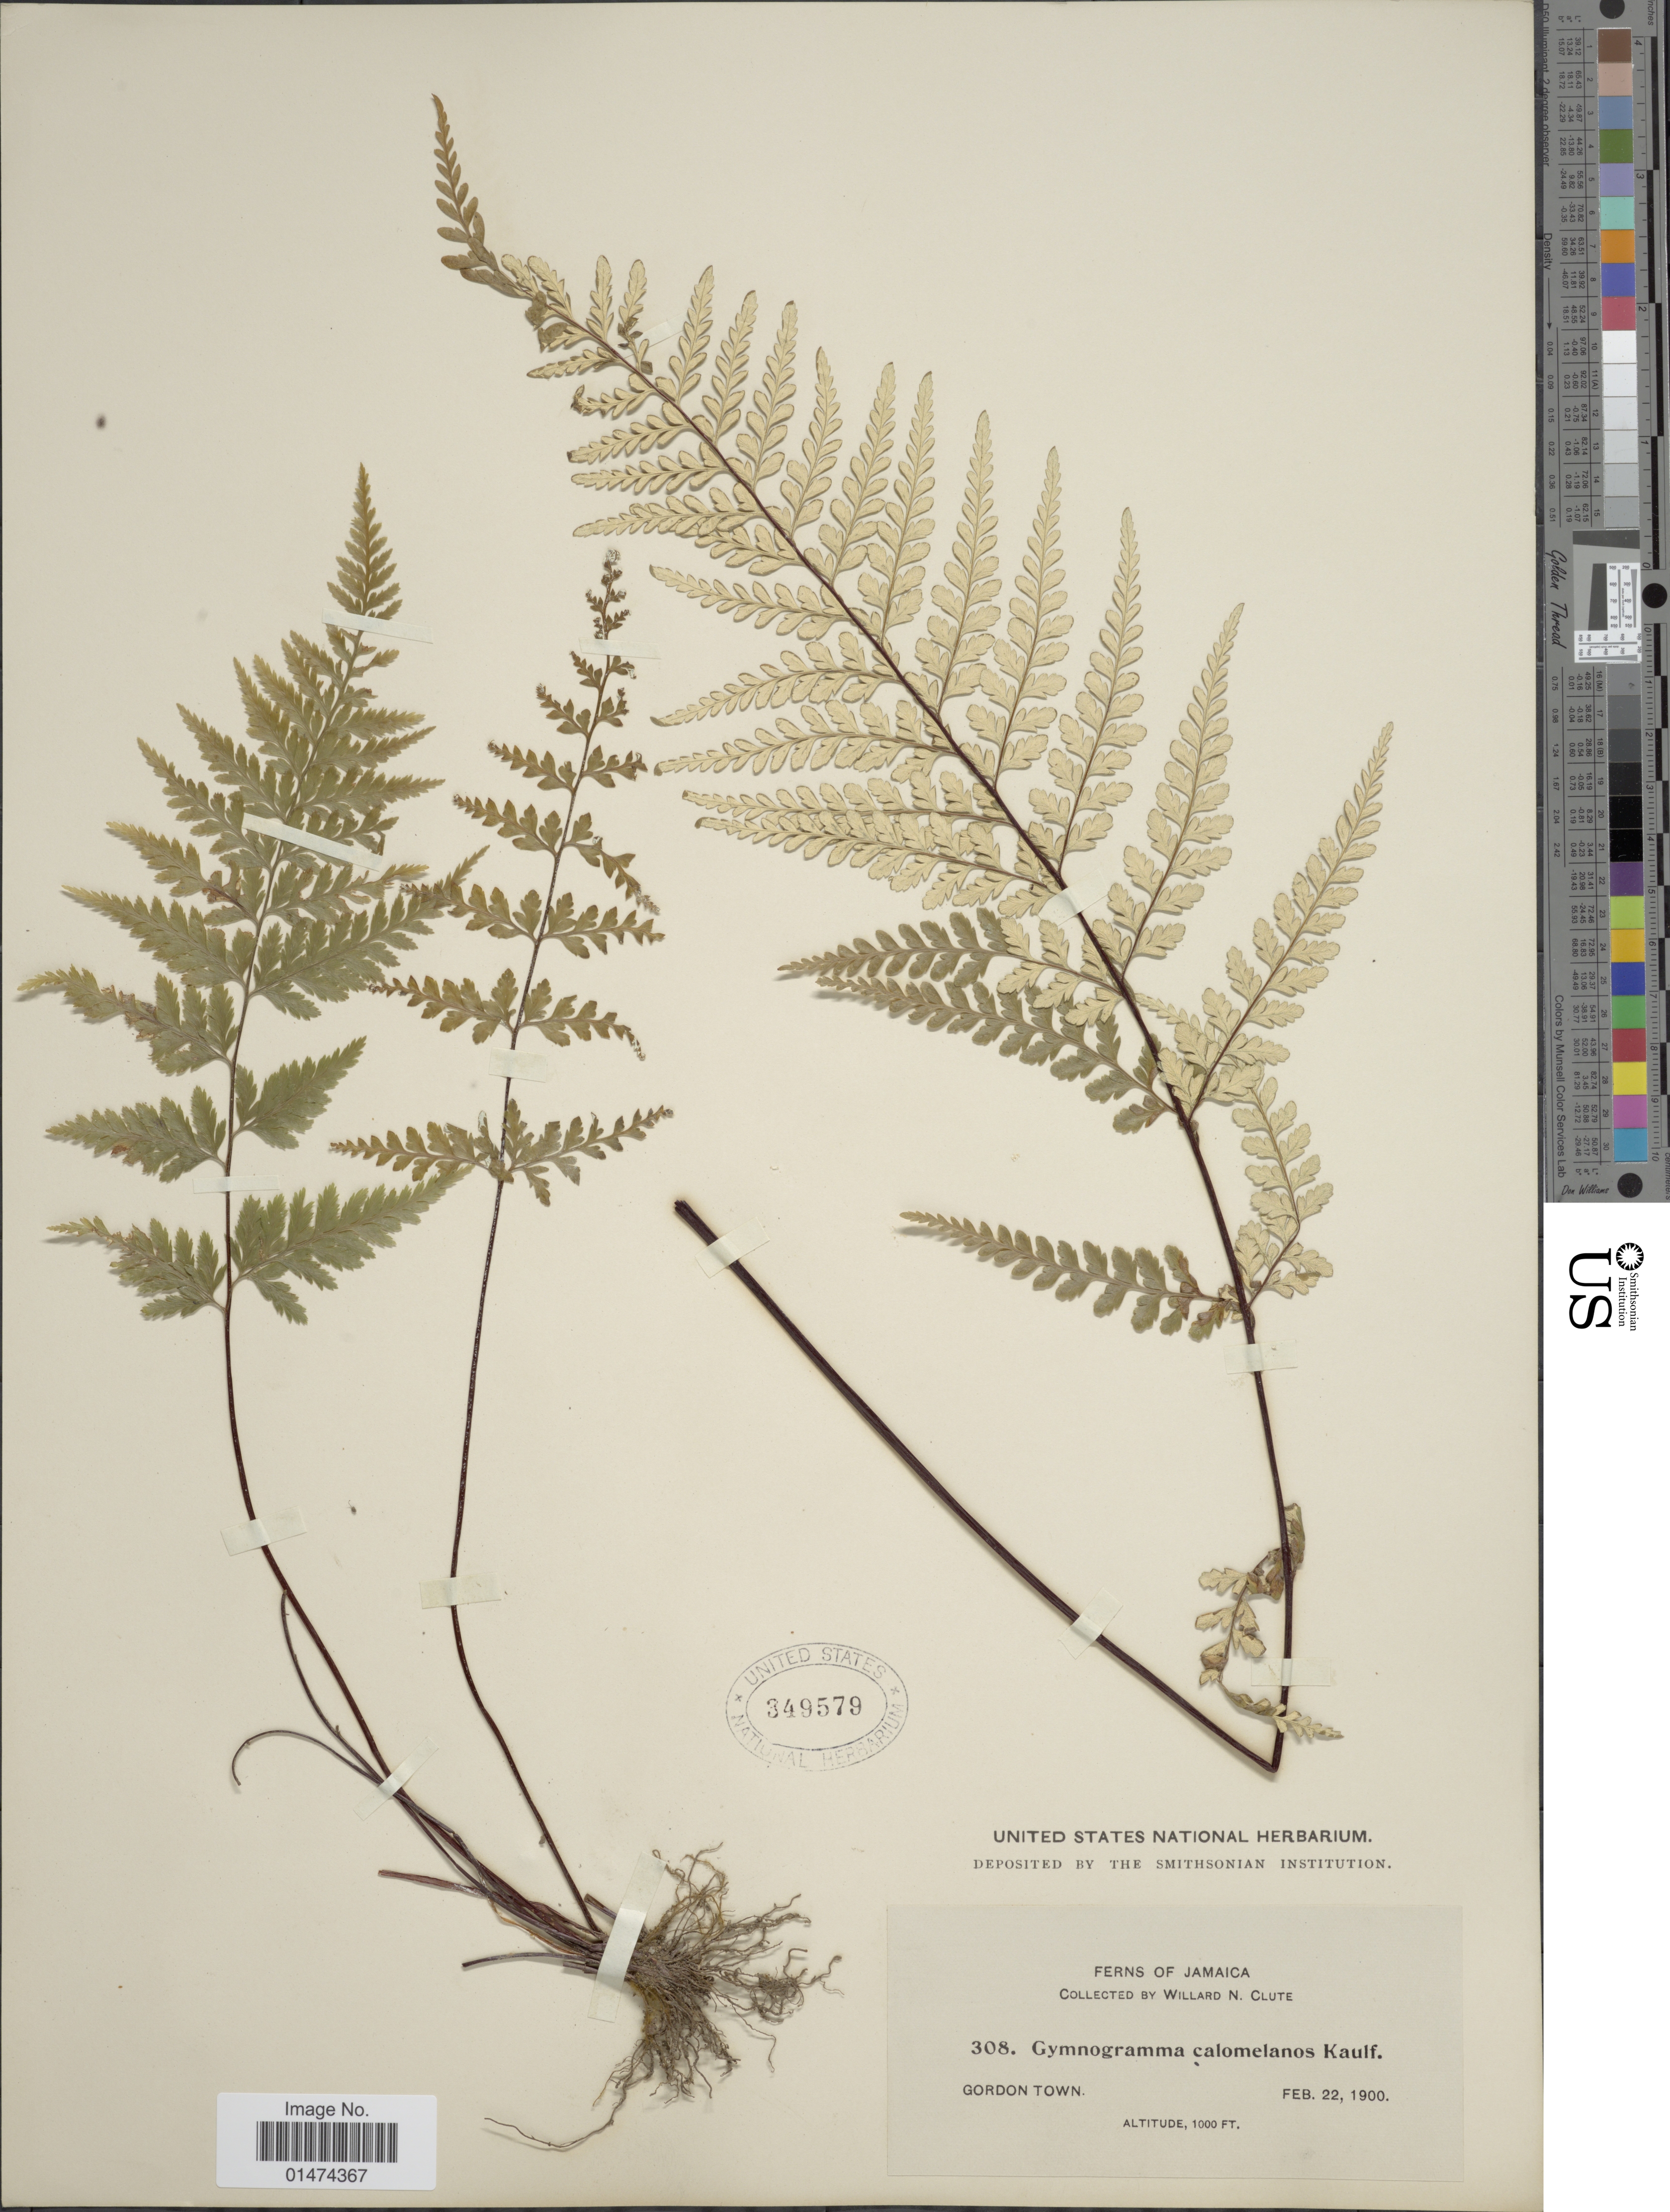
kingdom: Plantae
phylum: Tracheophyta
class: Polypodiopsida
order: Polypodiales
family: Pteridaceae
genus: Pityrogramma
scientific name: Pityrogramma calomelanos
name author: (L.) Link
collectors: W. N. Clute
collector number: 308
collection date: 1900-02-22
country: Jamaica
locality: Gordon Town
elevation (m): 305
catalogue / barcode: US 349579